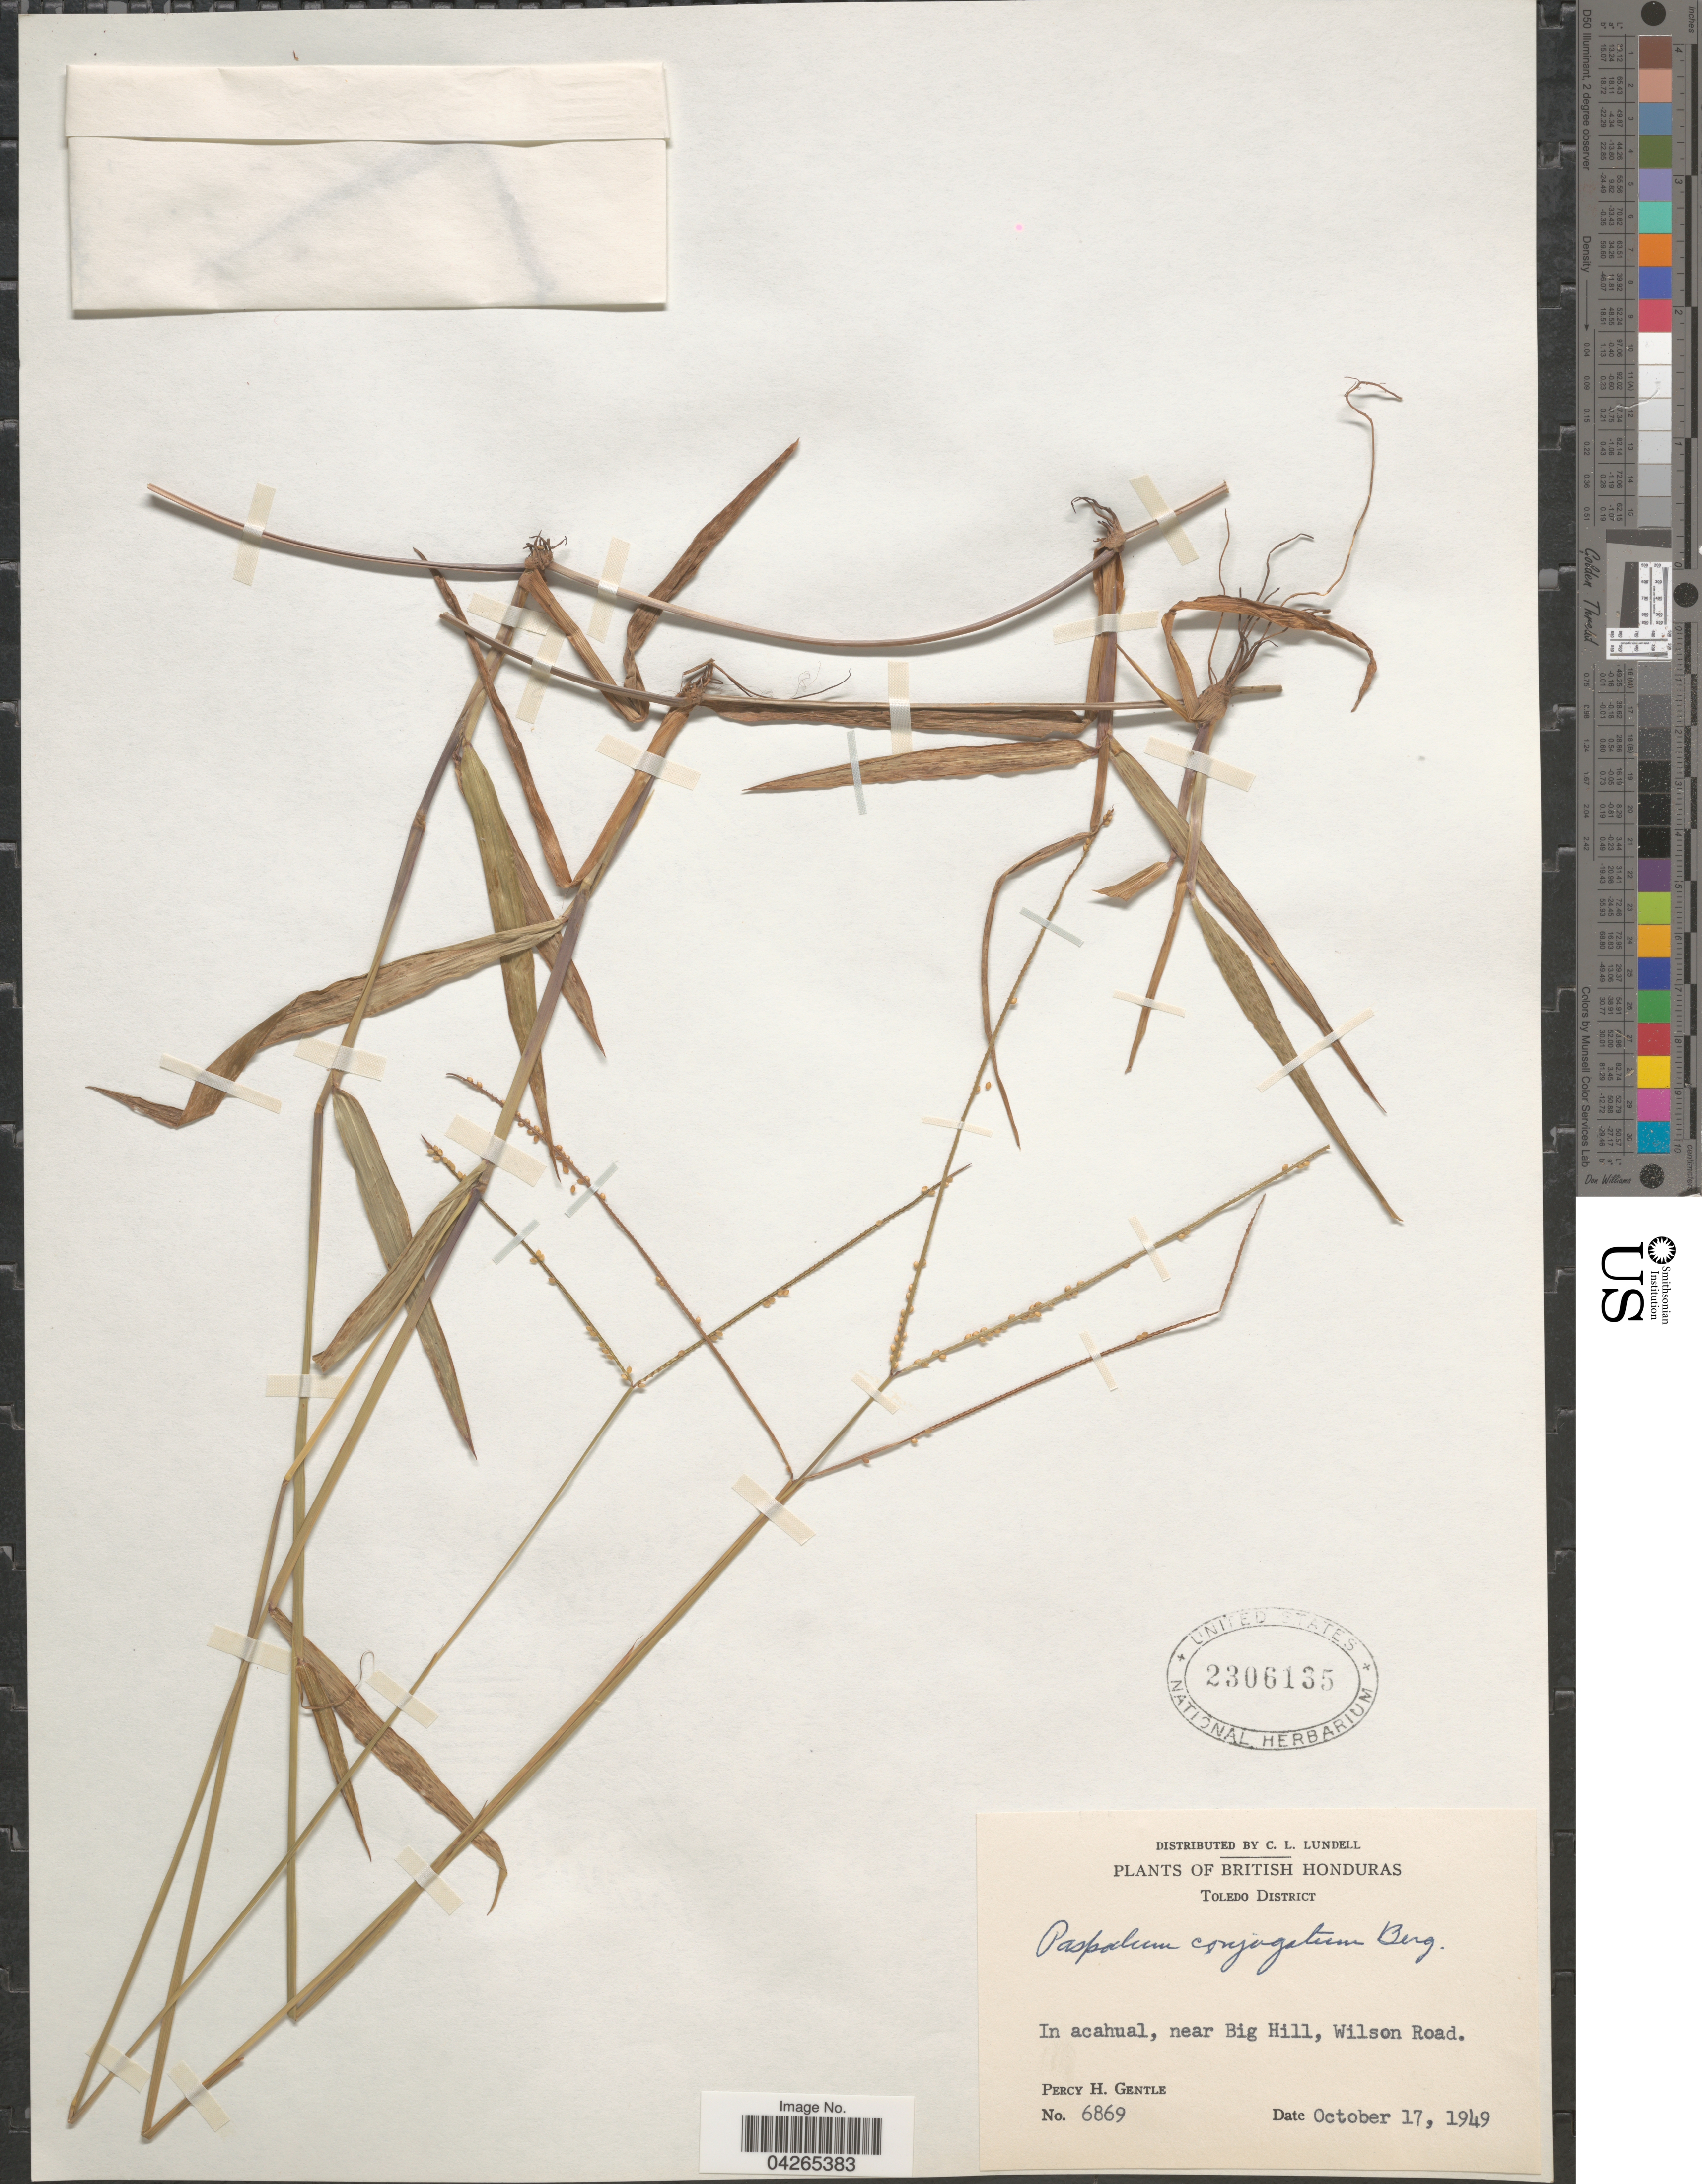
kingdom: Plantae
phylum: Tracheophyta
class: Liliopsida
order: Poales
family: Poaceae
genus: Paspalum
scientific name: Paspalum conjugatum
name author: P.J. Bergius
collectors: P. H. Gentle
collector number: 6869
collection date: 1949-10-17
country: Belize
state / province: Toledo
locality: British Honduras. Toledo District. In acahual, near Big Hills, Wilson Road.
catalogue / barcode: US 2306135